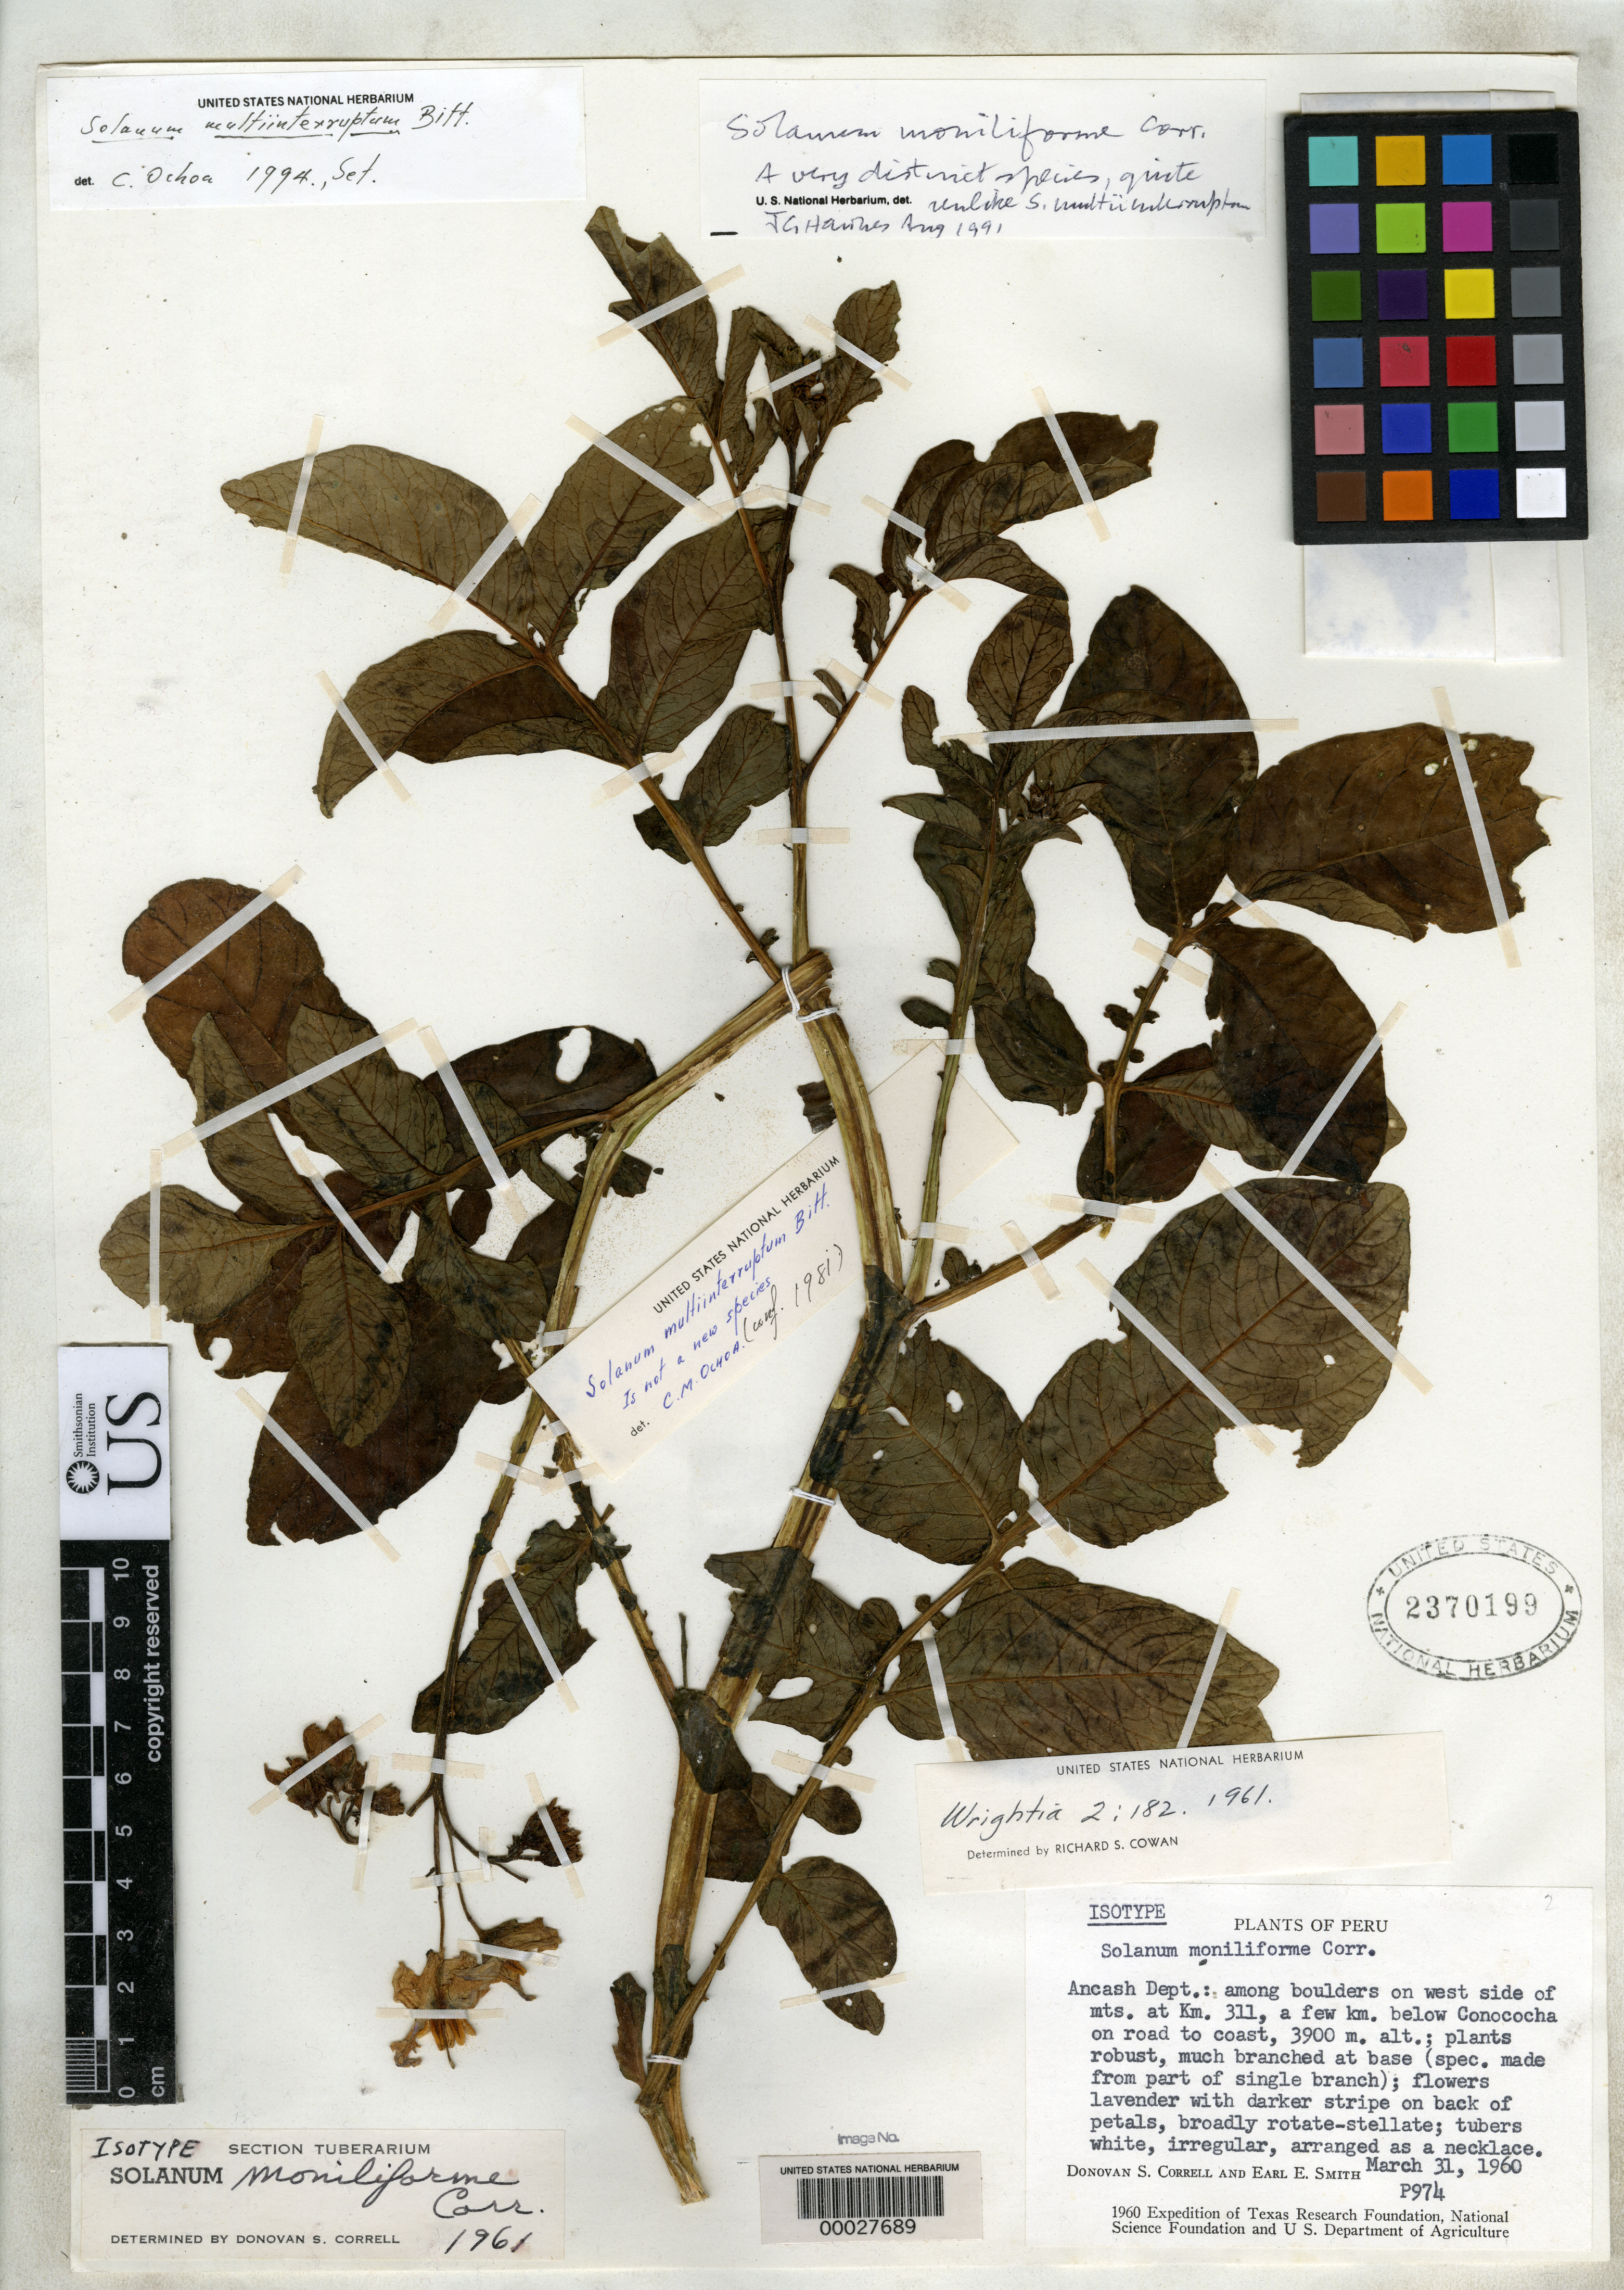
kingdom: Plantae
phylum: Tracheophyta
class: Magnoliopsida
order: Solanales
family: Solanaceae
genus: Solanum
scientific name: Solanum moniliforme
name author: Correll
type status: Isotype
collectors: D. S. Correll & L. Smith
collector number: P 974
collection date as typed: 31 Mar 1960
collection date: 1960-03-31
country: Peru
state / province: Ancash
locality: below Conococha on road to coast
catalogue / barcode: US 2370199